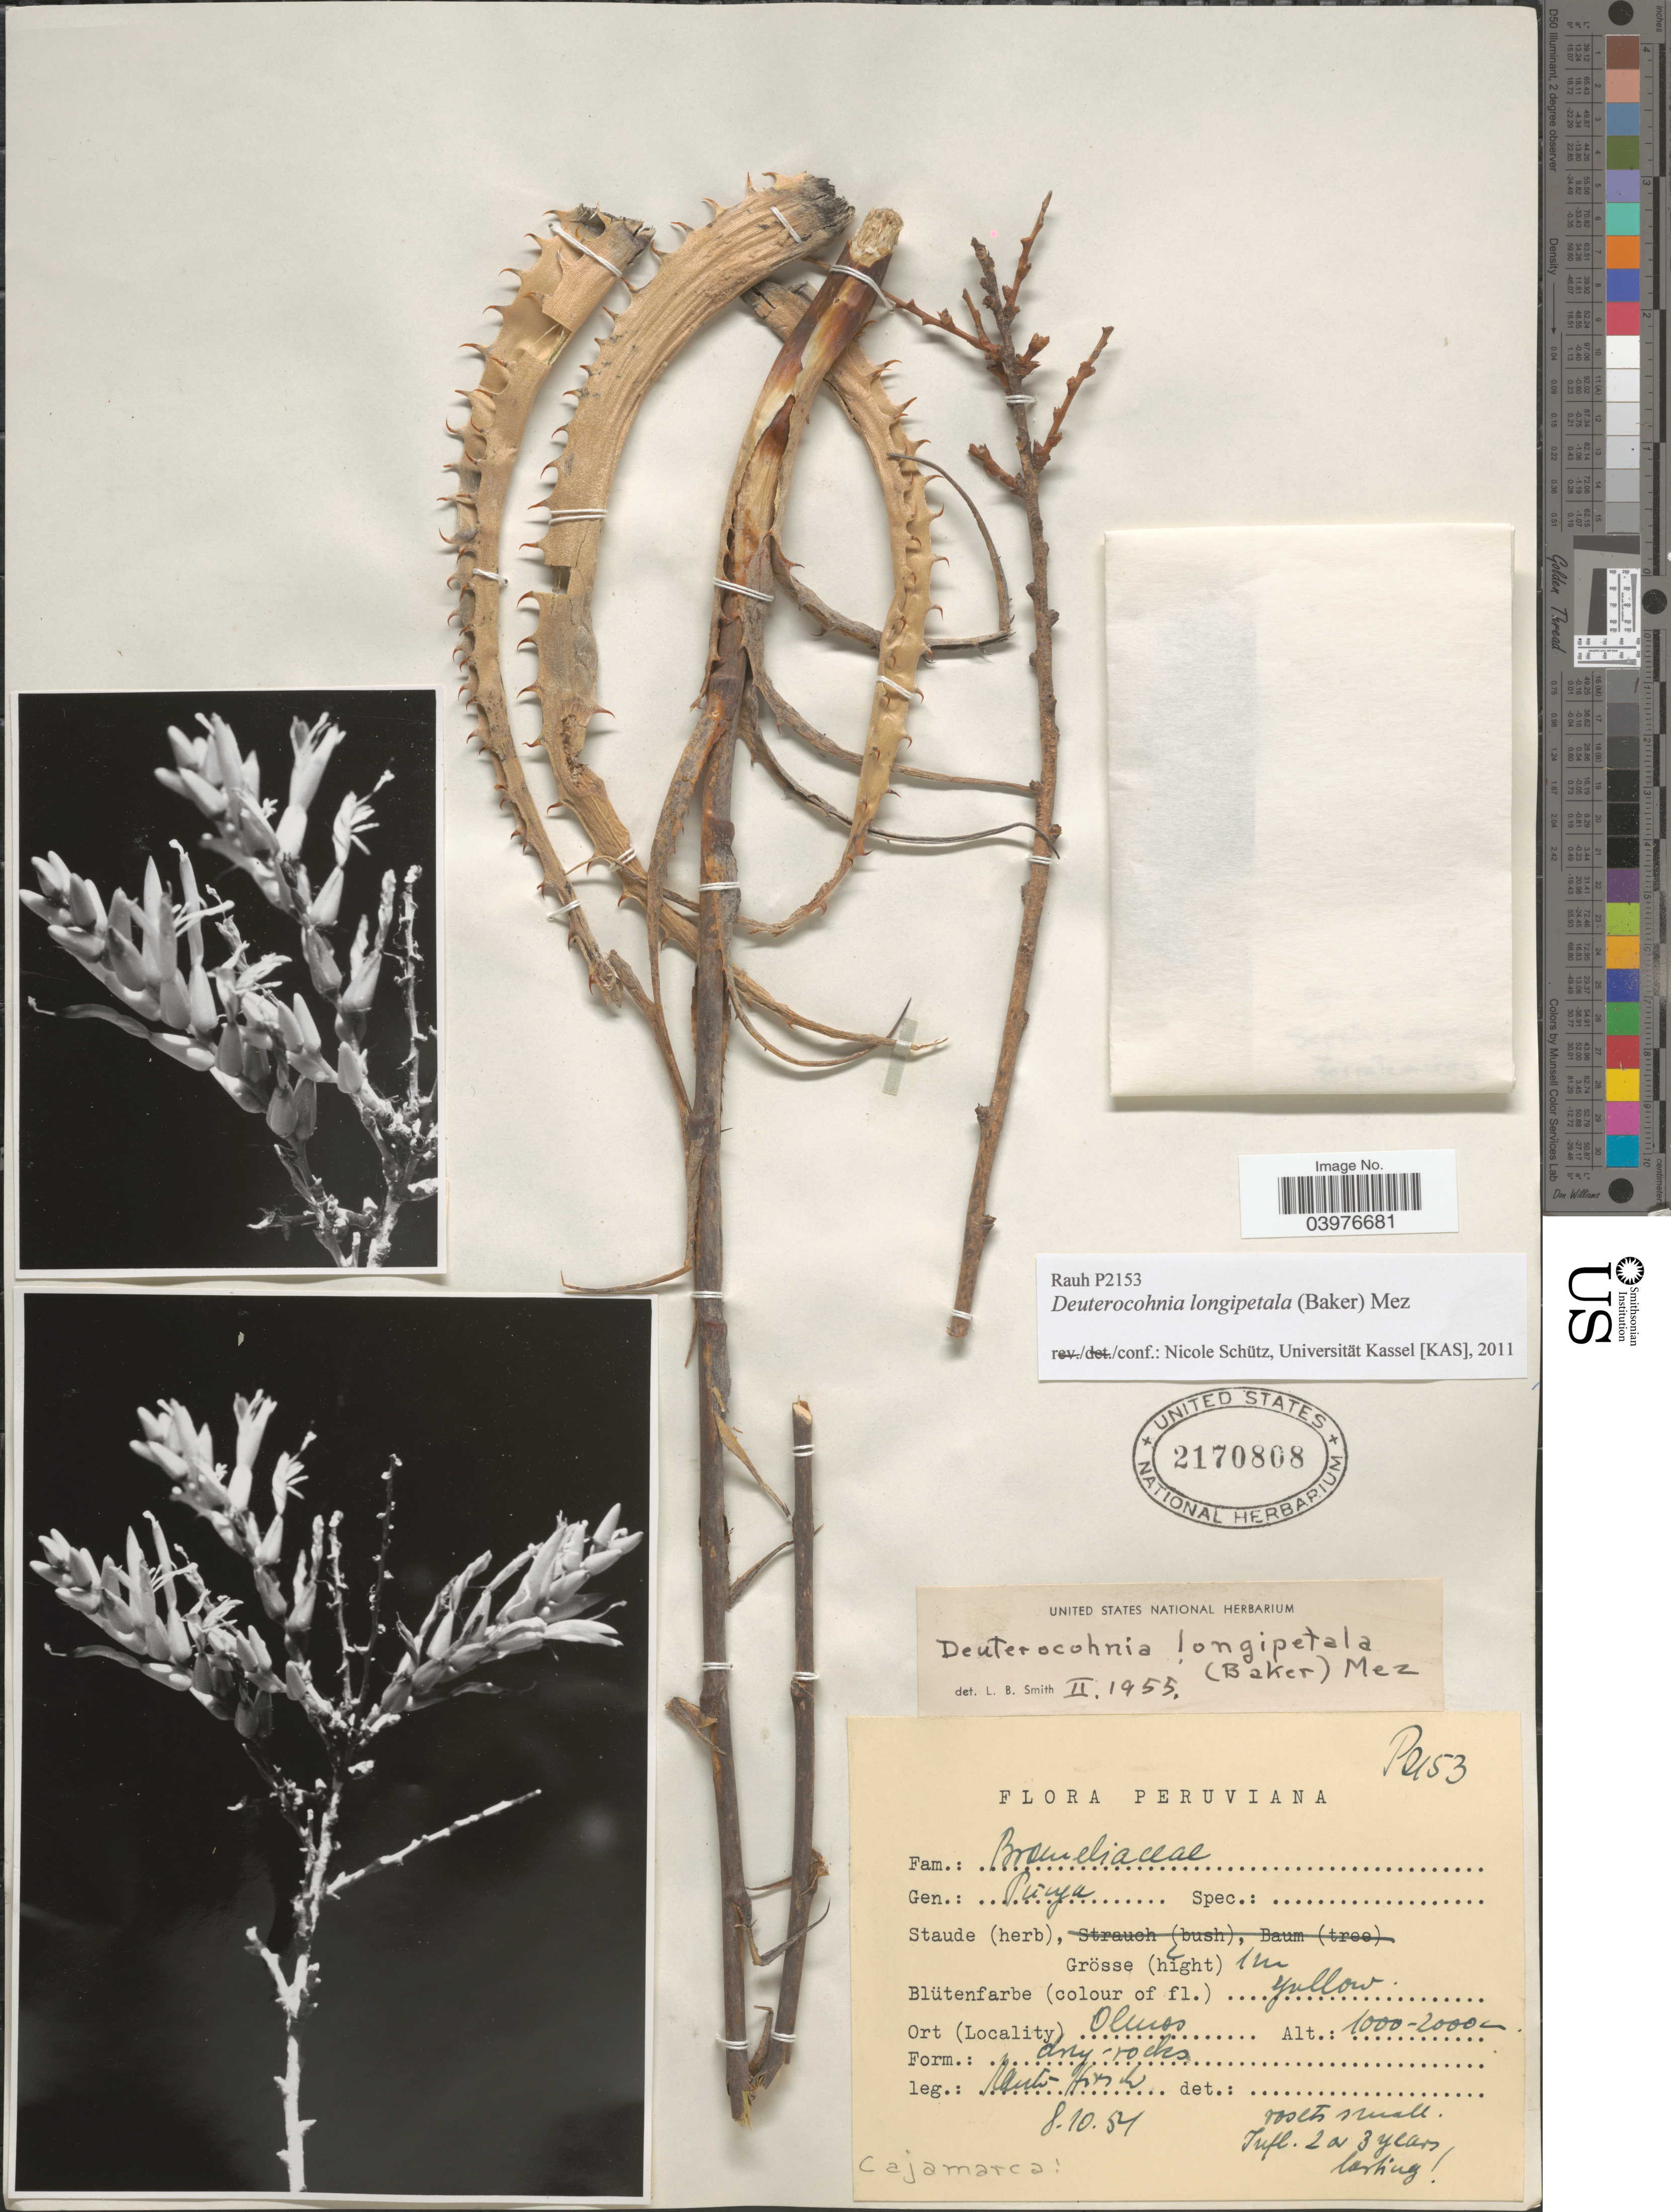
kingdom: Plantae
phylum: Tracheophyta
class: Liliopsida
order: Poales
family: Bromeliaceae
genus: Deuterocohnia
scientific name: Deuterocohnia longipetala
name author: (Baker) Mez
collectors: -. Rauh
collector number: P2153*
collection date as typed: Transcribed d/m/y: 8/10/54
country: Peru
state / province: Cajamarca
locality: Olmos.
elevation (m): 1000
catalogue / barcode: US 2170808